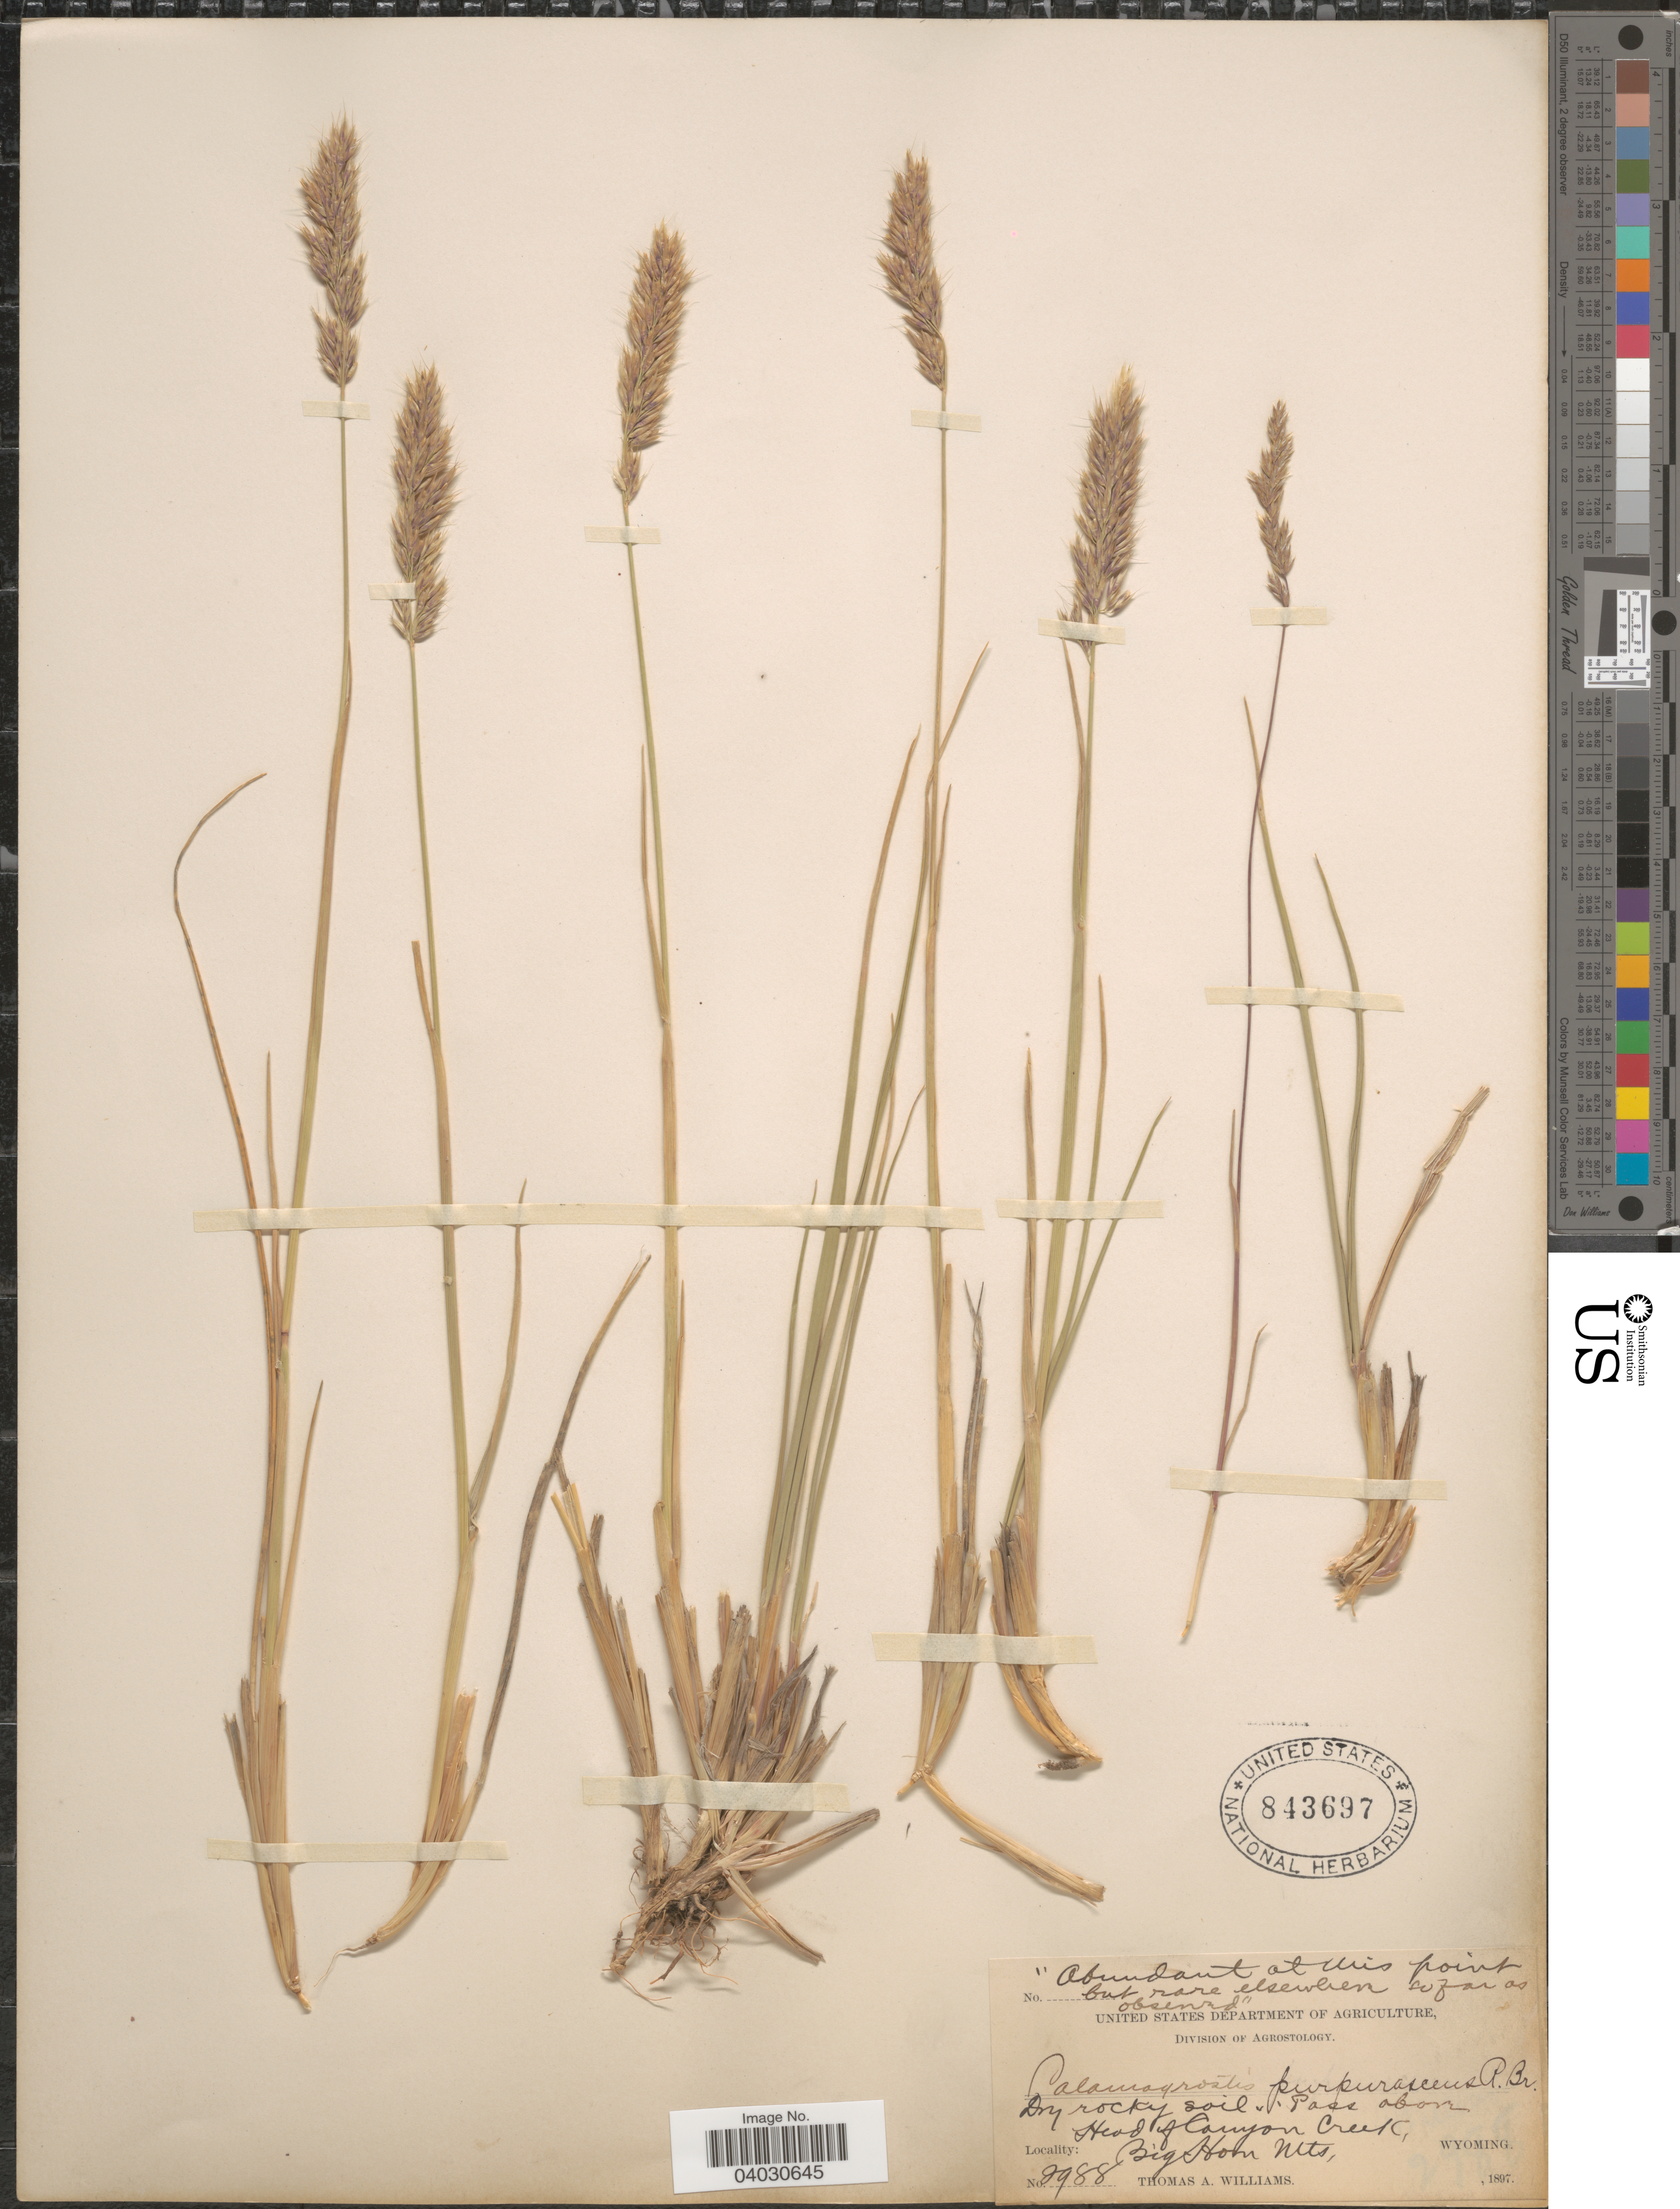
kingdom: Plantae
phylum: Tracheophyta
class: Liliopsida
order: Poales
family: Poaceae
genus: Calamagrostis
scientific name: Calamagrostis purpurascens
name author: R. Br.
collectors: T. A. Williams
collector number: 2988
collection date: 1897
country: United States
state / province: Wyoming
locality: Head of Canyon Creek. Big Horn Mts.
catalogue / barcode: US 843697